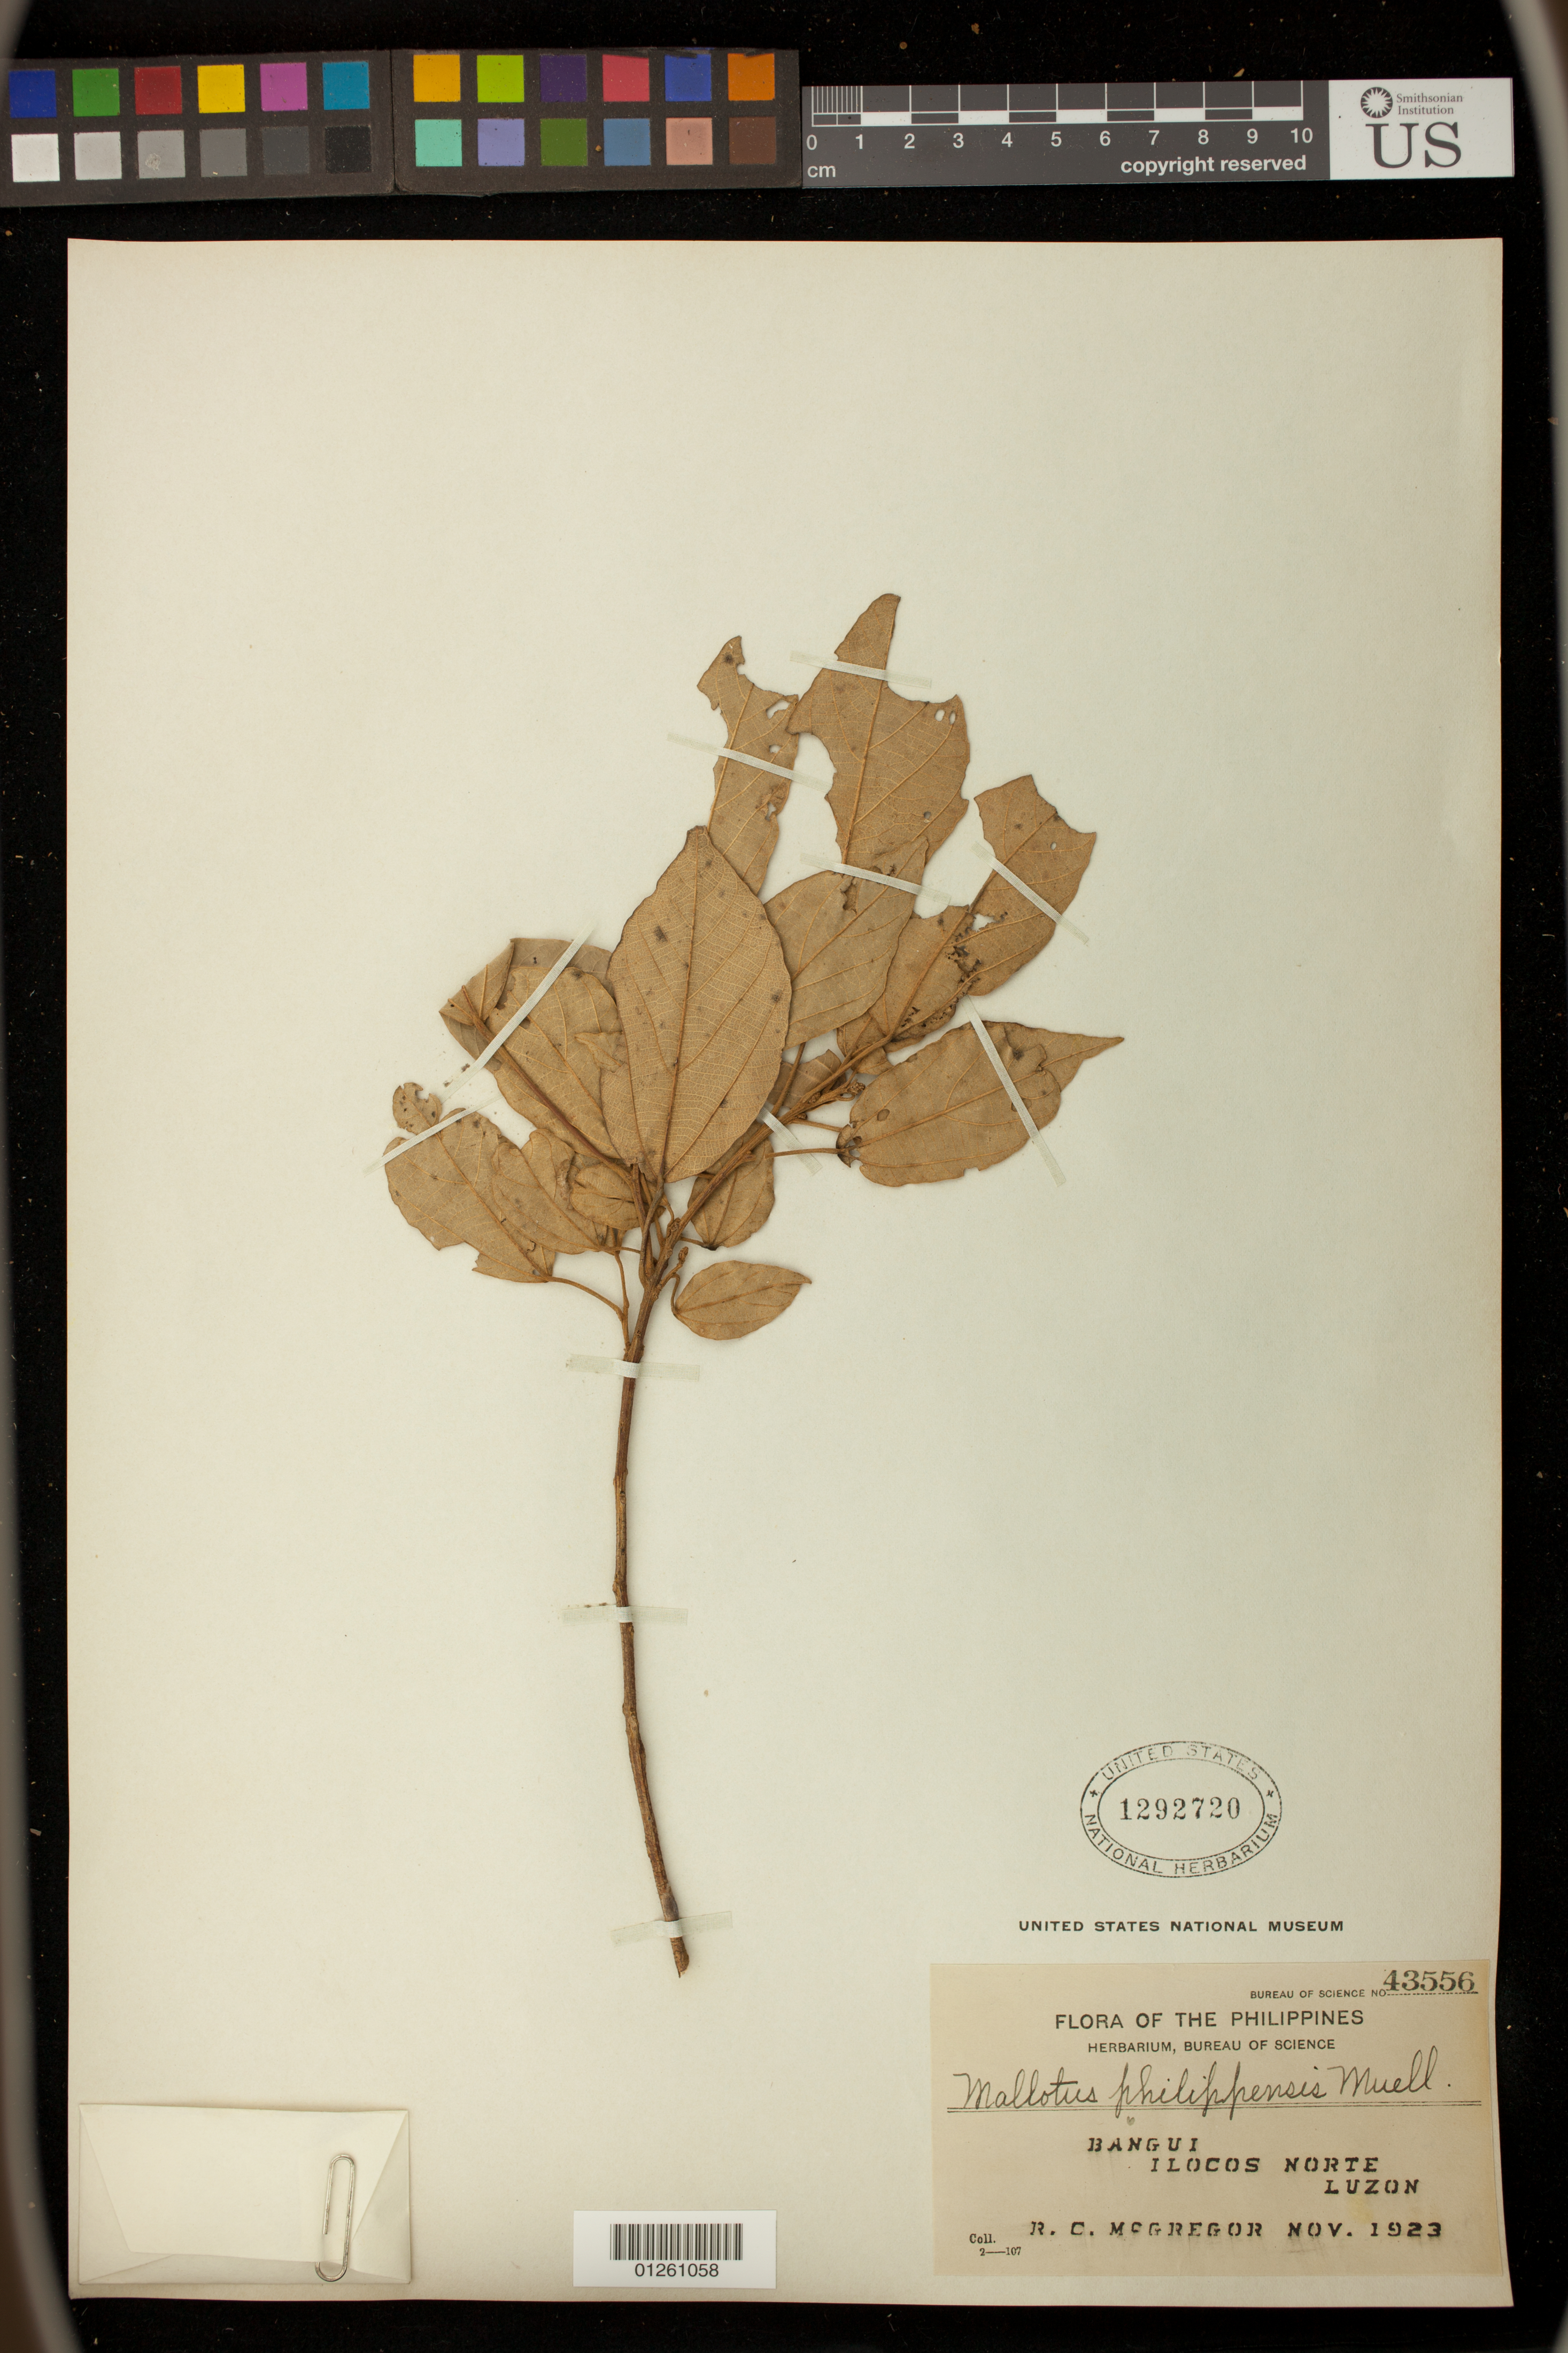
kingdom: Plantae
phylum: Tracheophyta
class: Magnoliopsida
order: Malpighiales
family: Euphorbiaceae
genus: Mallotus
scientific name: Mallotus philippensis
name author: (Lam.) Müll. Arg.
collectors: R. C. McGregor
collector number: Bur. Sci. 43556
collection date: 1923-11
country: Philippines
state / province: Ilocos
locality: Bangui, Ilocos Norte, Luzon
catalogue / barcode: US 1292720